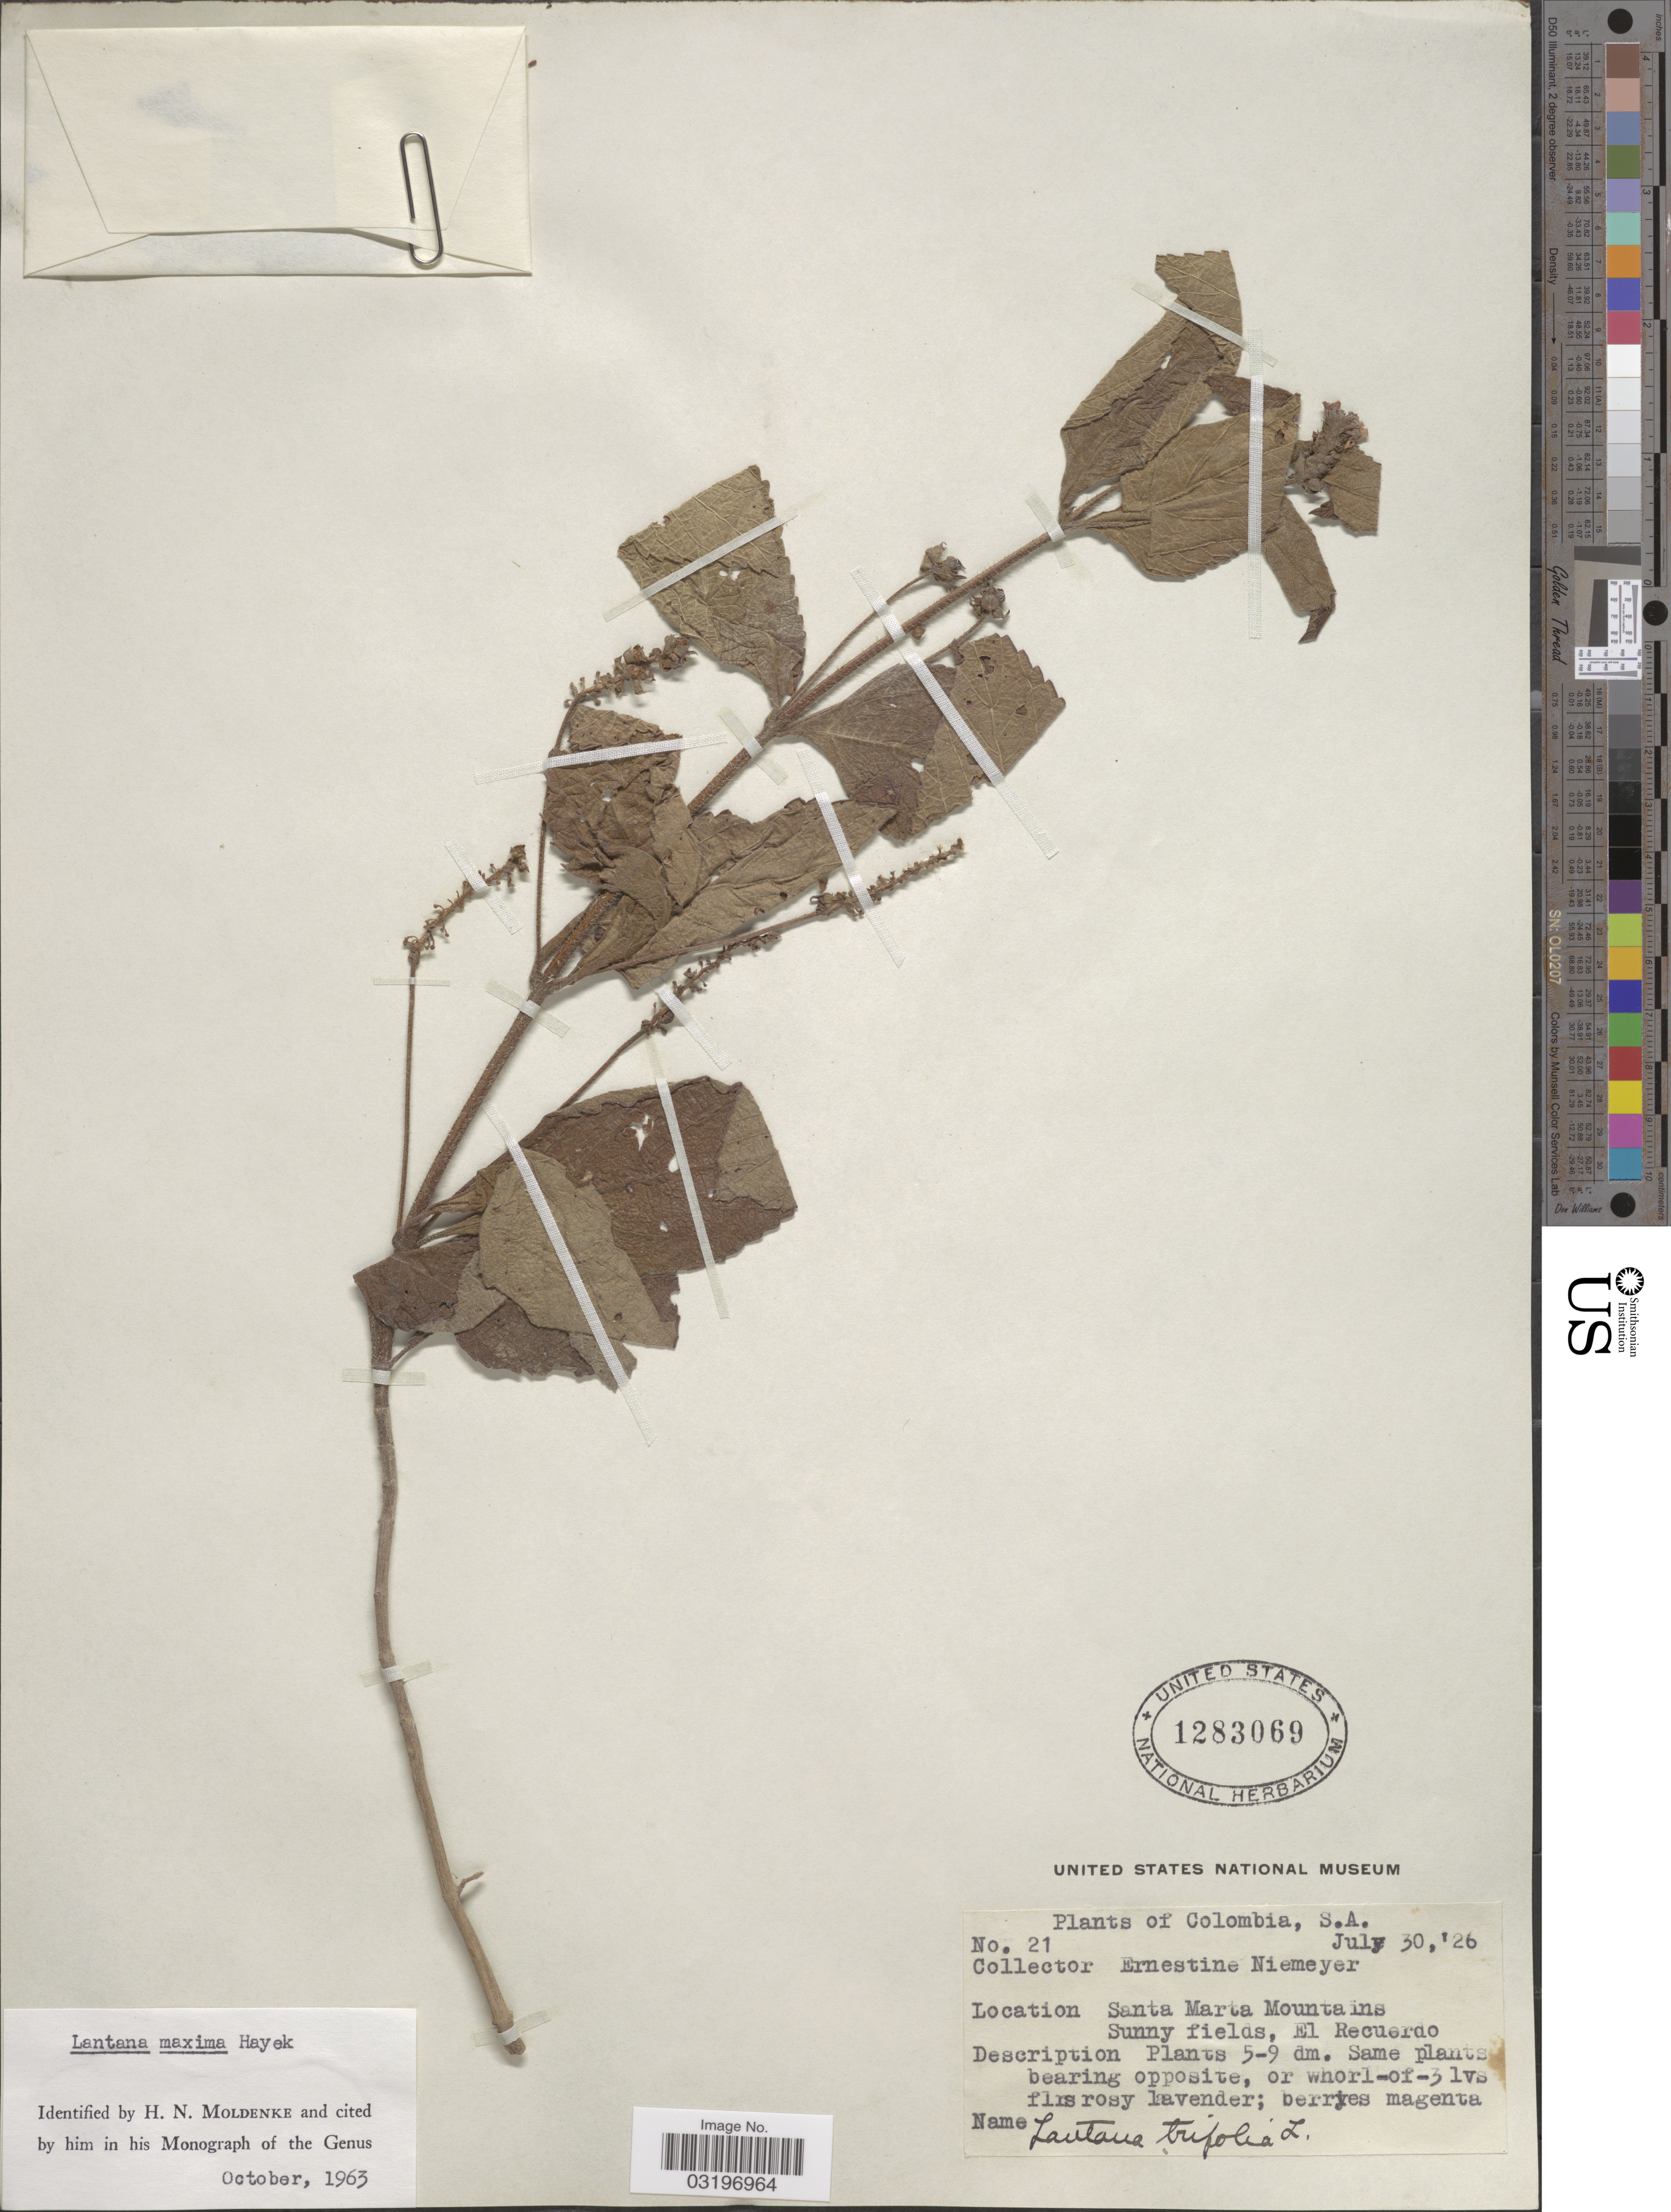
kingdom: Plantae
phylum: Tracheophyta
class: Magnoliopsida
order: Lamiales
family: Verbenaceae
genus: Lantana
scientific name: Lantana maxima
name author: Hayek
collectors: E. H. Niemeyer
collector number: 21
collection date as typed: Transcribed d/m/y: 30/7/26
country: Colombia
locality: Santa Marta Mountains. Sunny fields, El Recuerdo.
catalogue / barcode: US 1283069